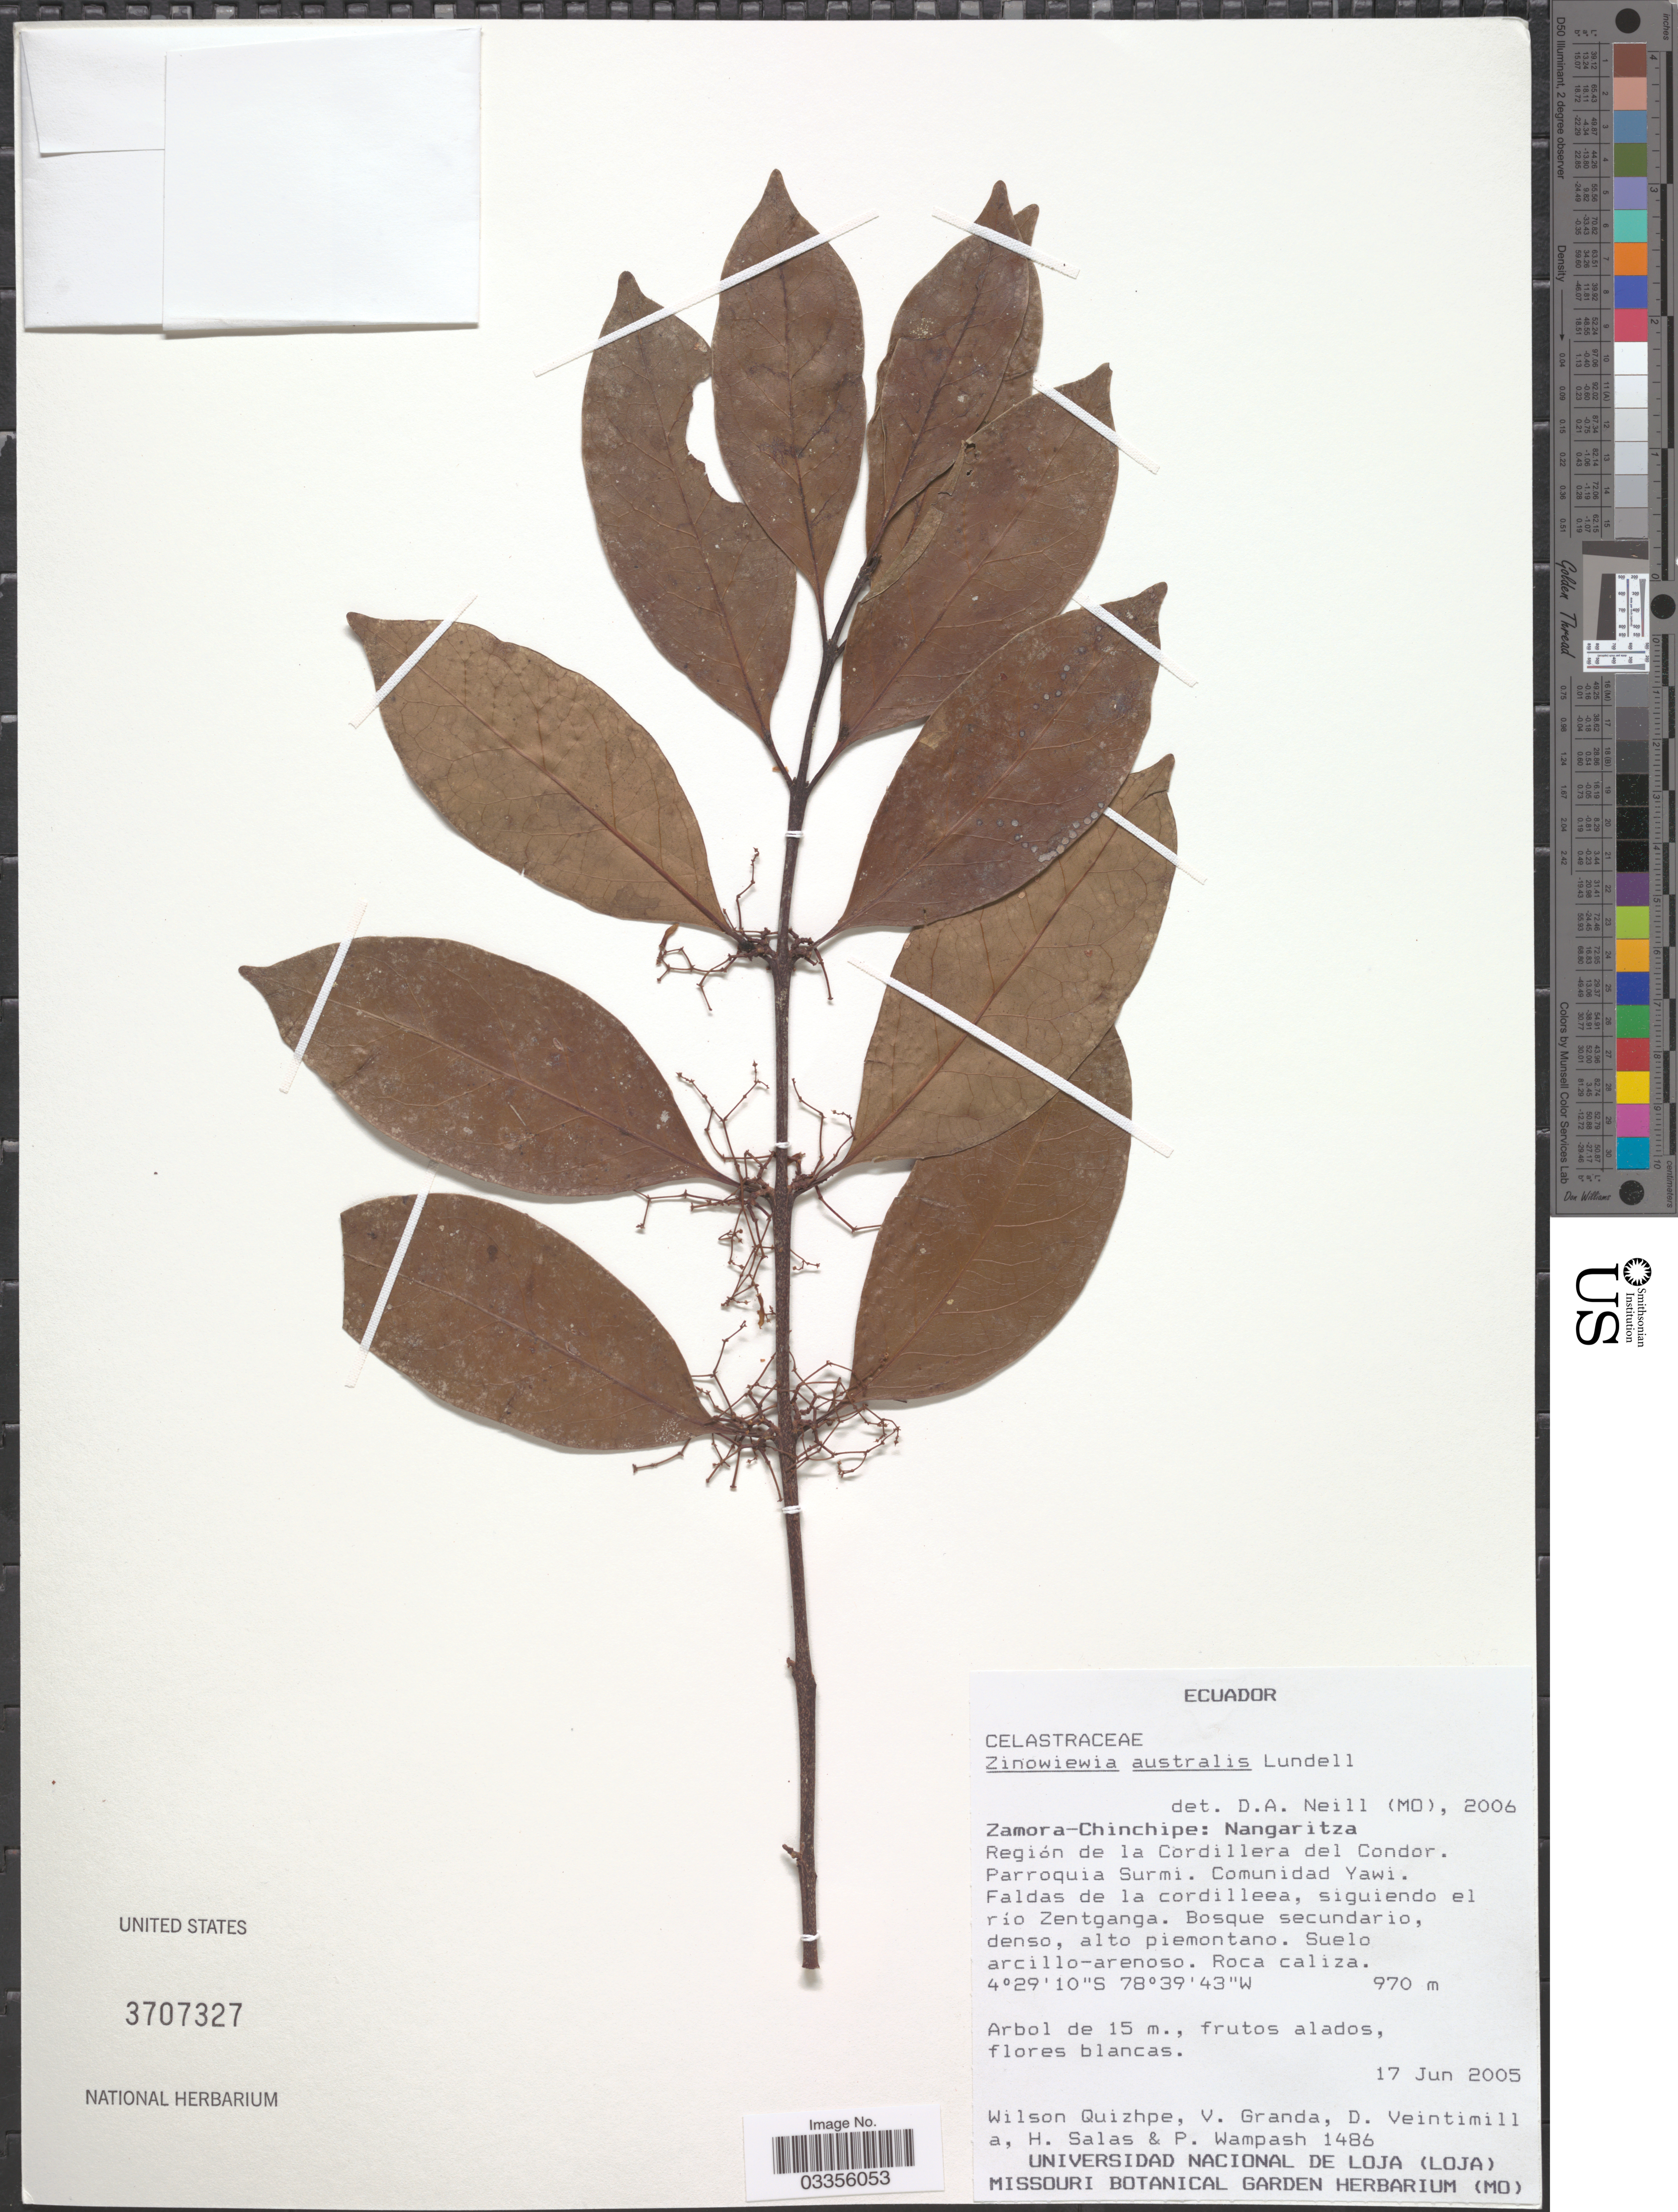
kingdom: Plantae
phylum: Tracheophyta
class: Magnoliopsida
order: Celastrales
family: Celastraceae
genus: Zinowiewia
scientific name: Zinowiewia australis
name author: Lundell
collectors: W. Quizhpe, V. Granda, D. Veintimilla, H. Salas & P. Wampash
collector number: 1486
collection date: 2005-06-17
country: Ecuador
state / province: Zamora-Chinchipe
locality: Nangaritza. Región de la Cordillera del Condor. Parroquia Surmi. Comunidad Yawi. Faldas de la cordilleea, siguiendo el río Zentganga.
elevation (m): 970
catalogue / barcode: US 3707327